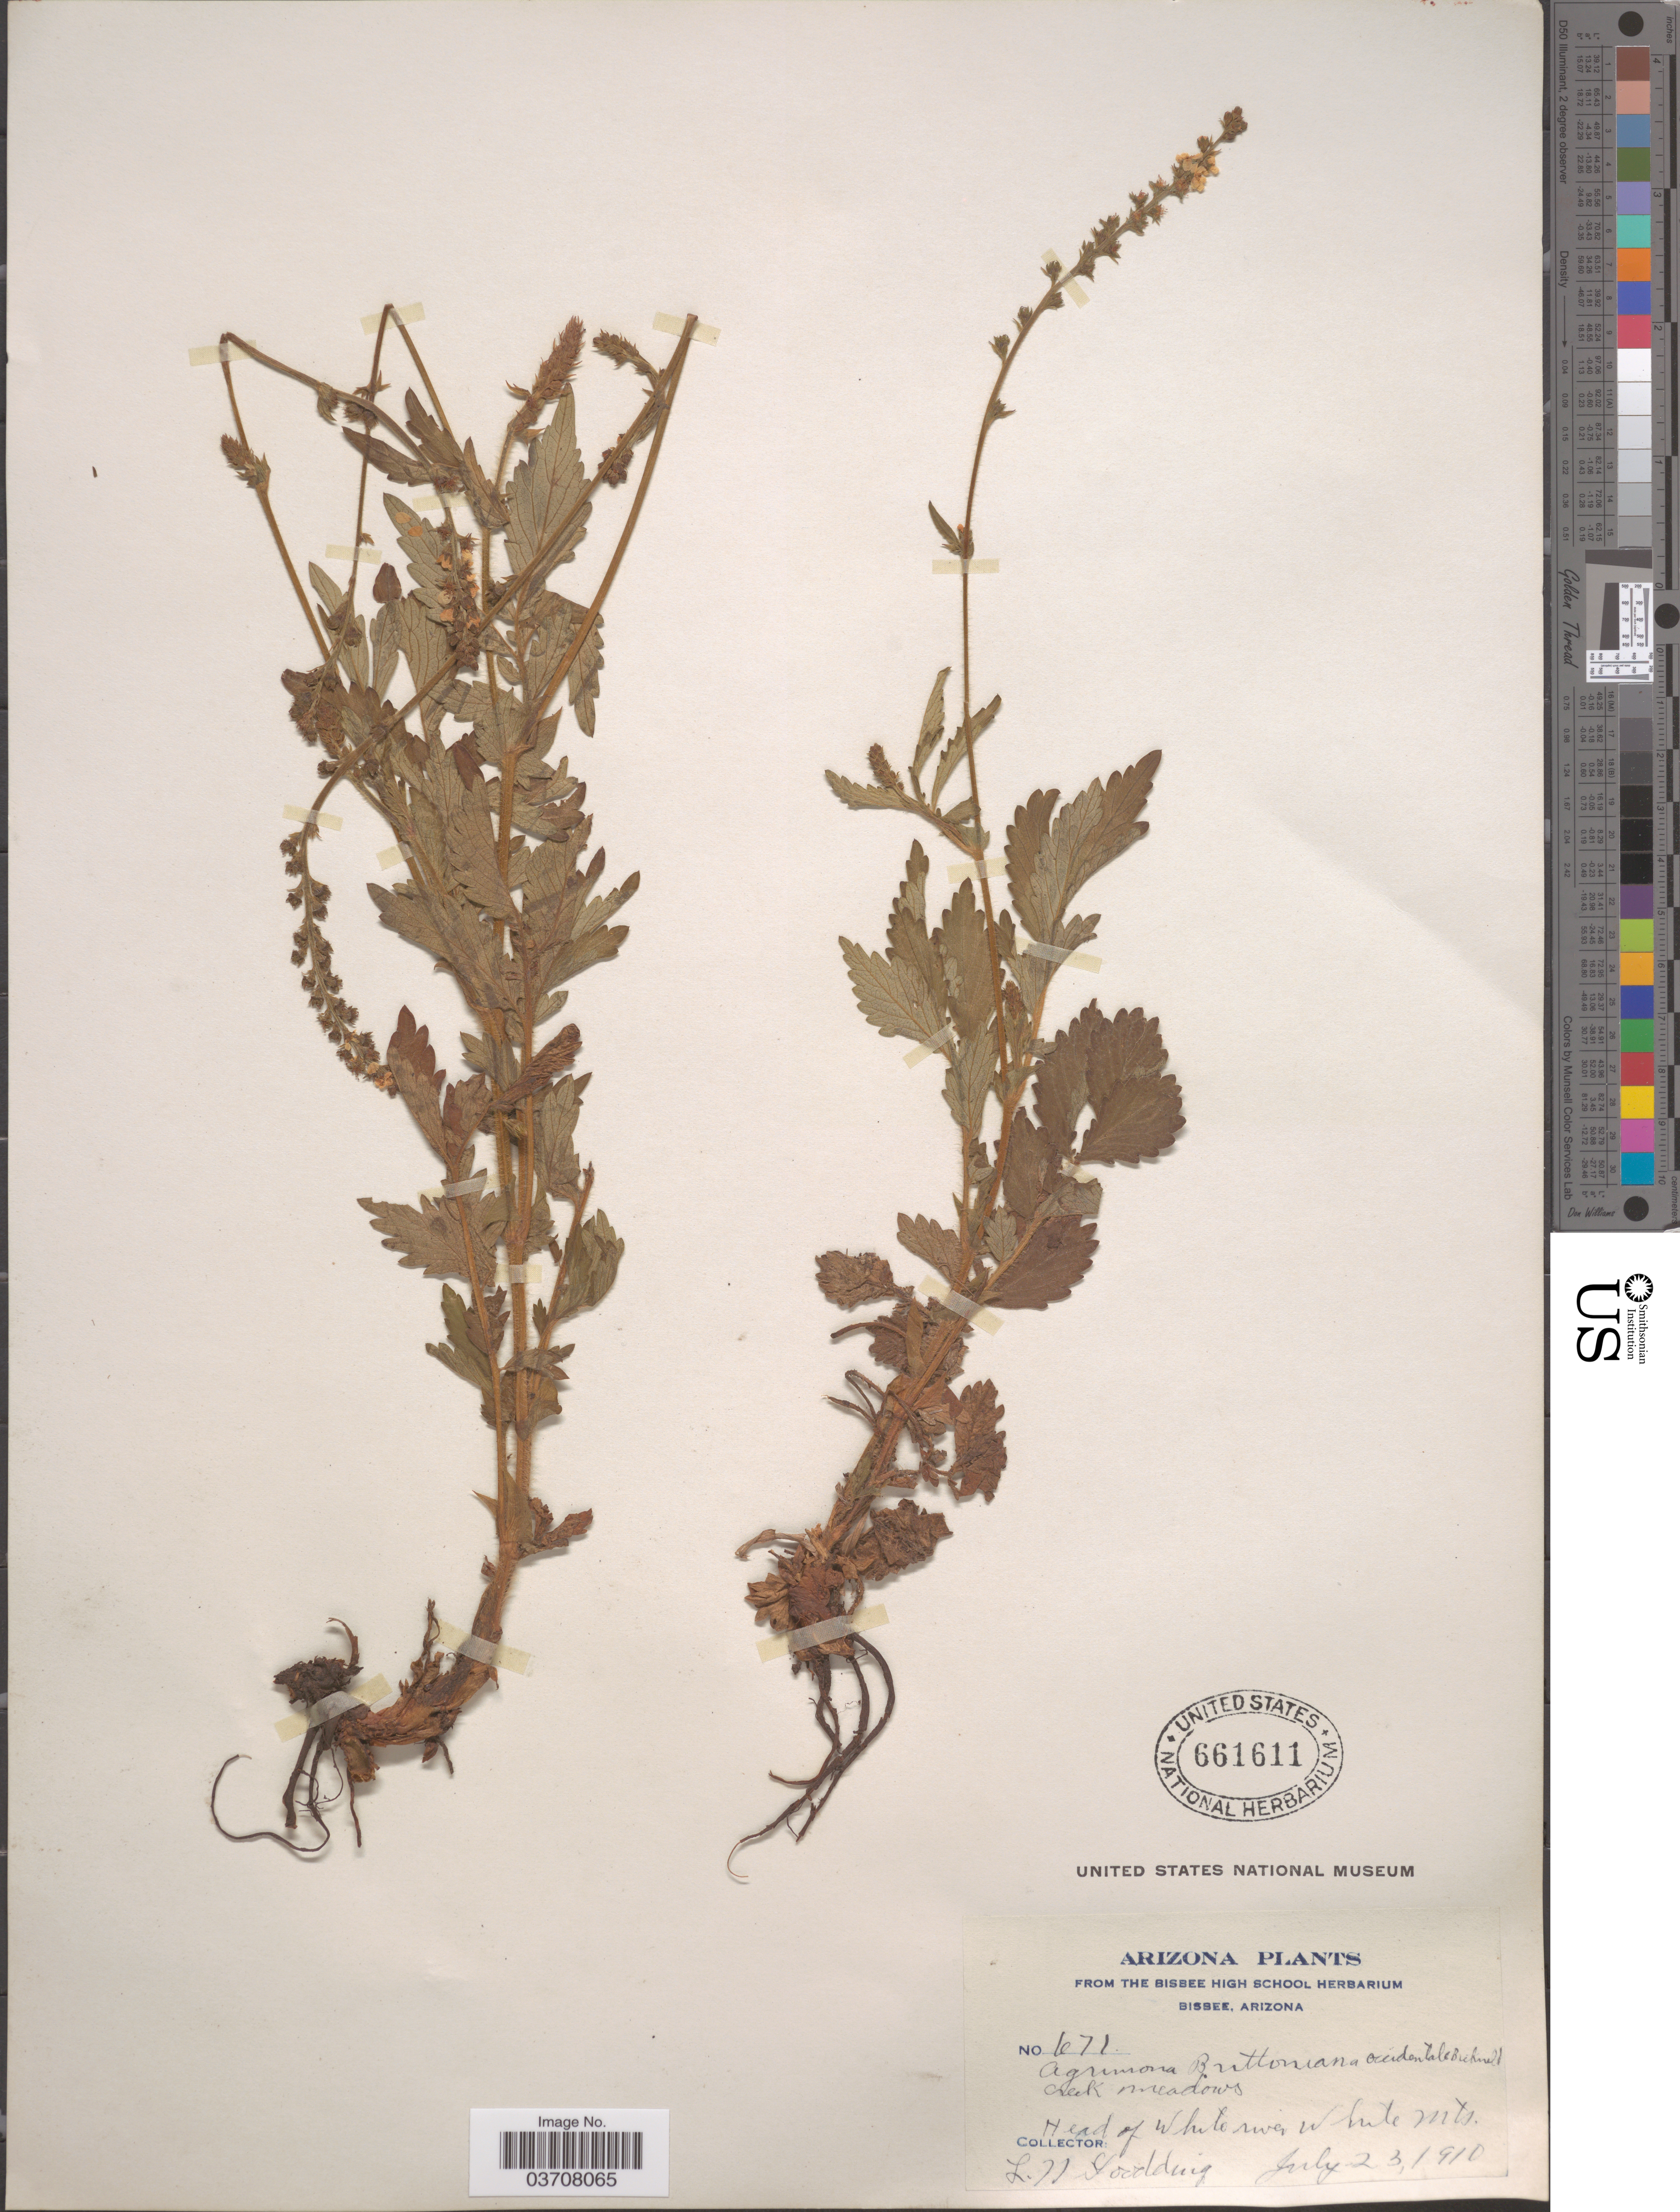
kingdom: Plantae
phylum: Tracheophyta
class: Magnoliopsida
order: Rosales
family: Rosaceae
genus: Agrimonia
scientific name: Agrimonia striata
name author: Michx.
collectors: L. N. Goodding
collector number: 671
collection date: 1910-07-23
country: United States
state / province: Arizona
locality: Head of White river. White Mts.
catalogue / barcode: US 661611